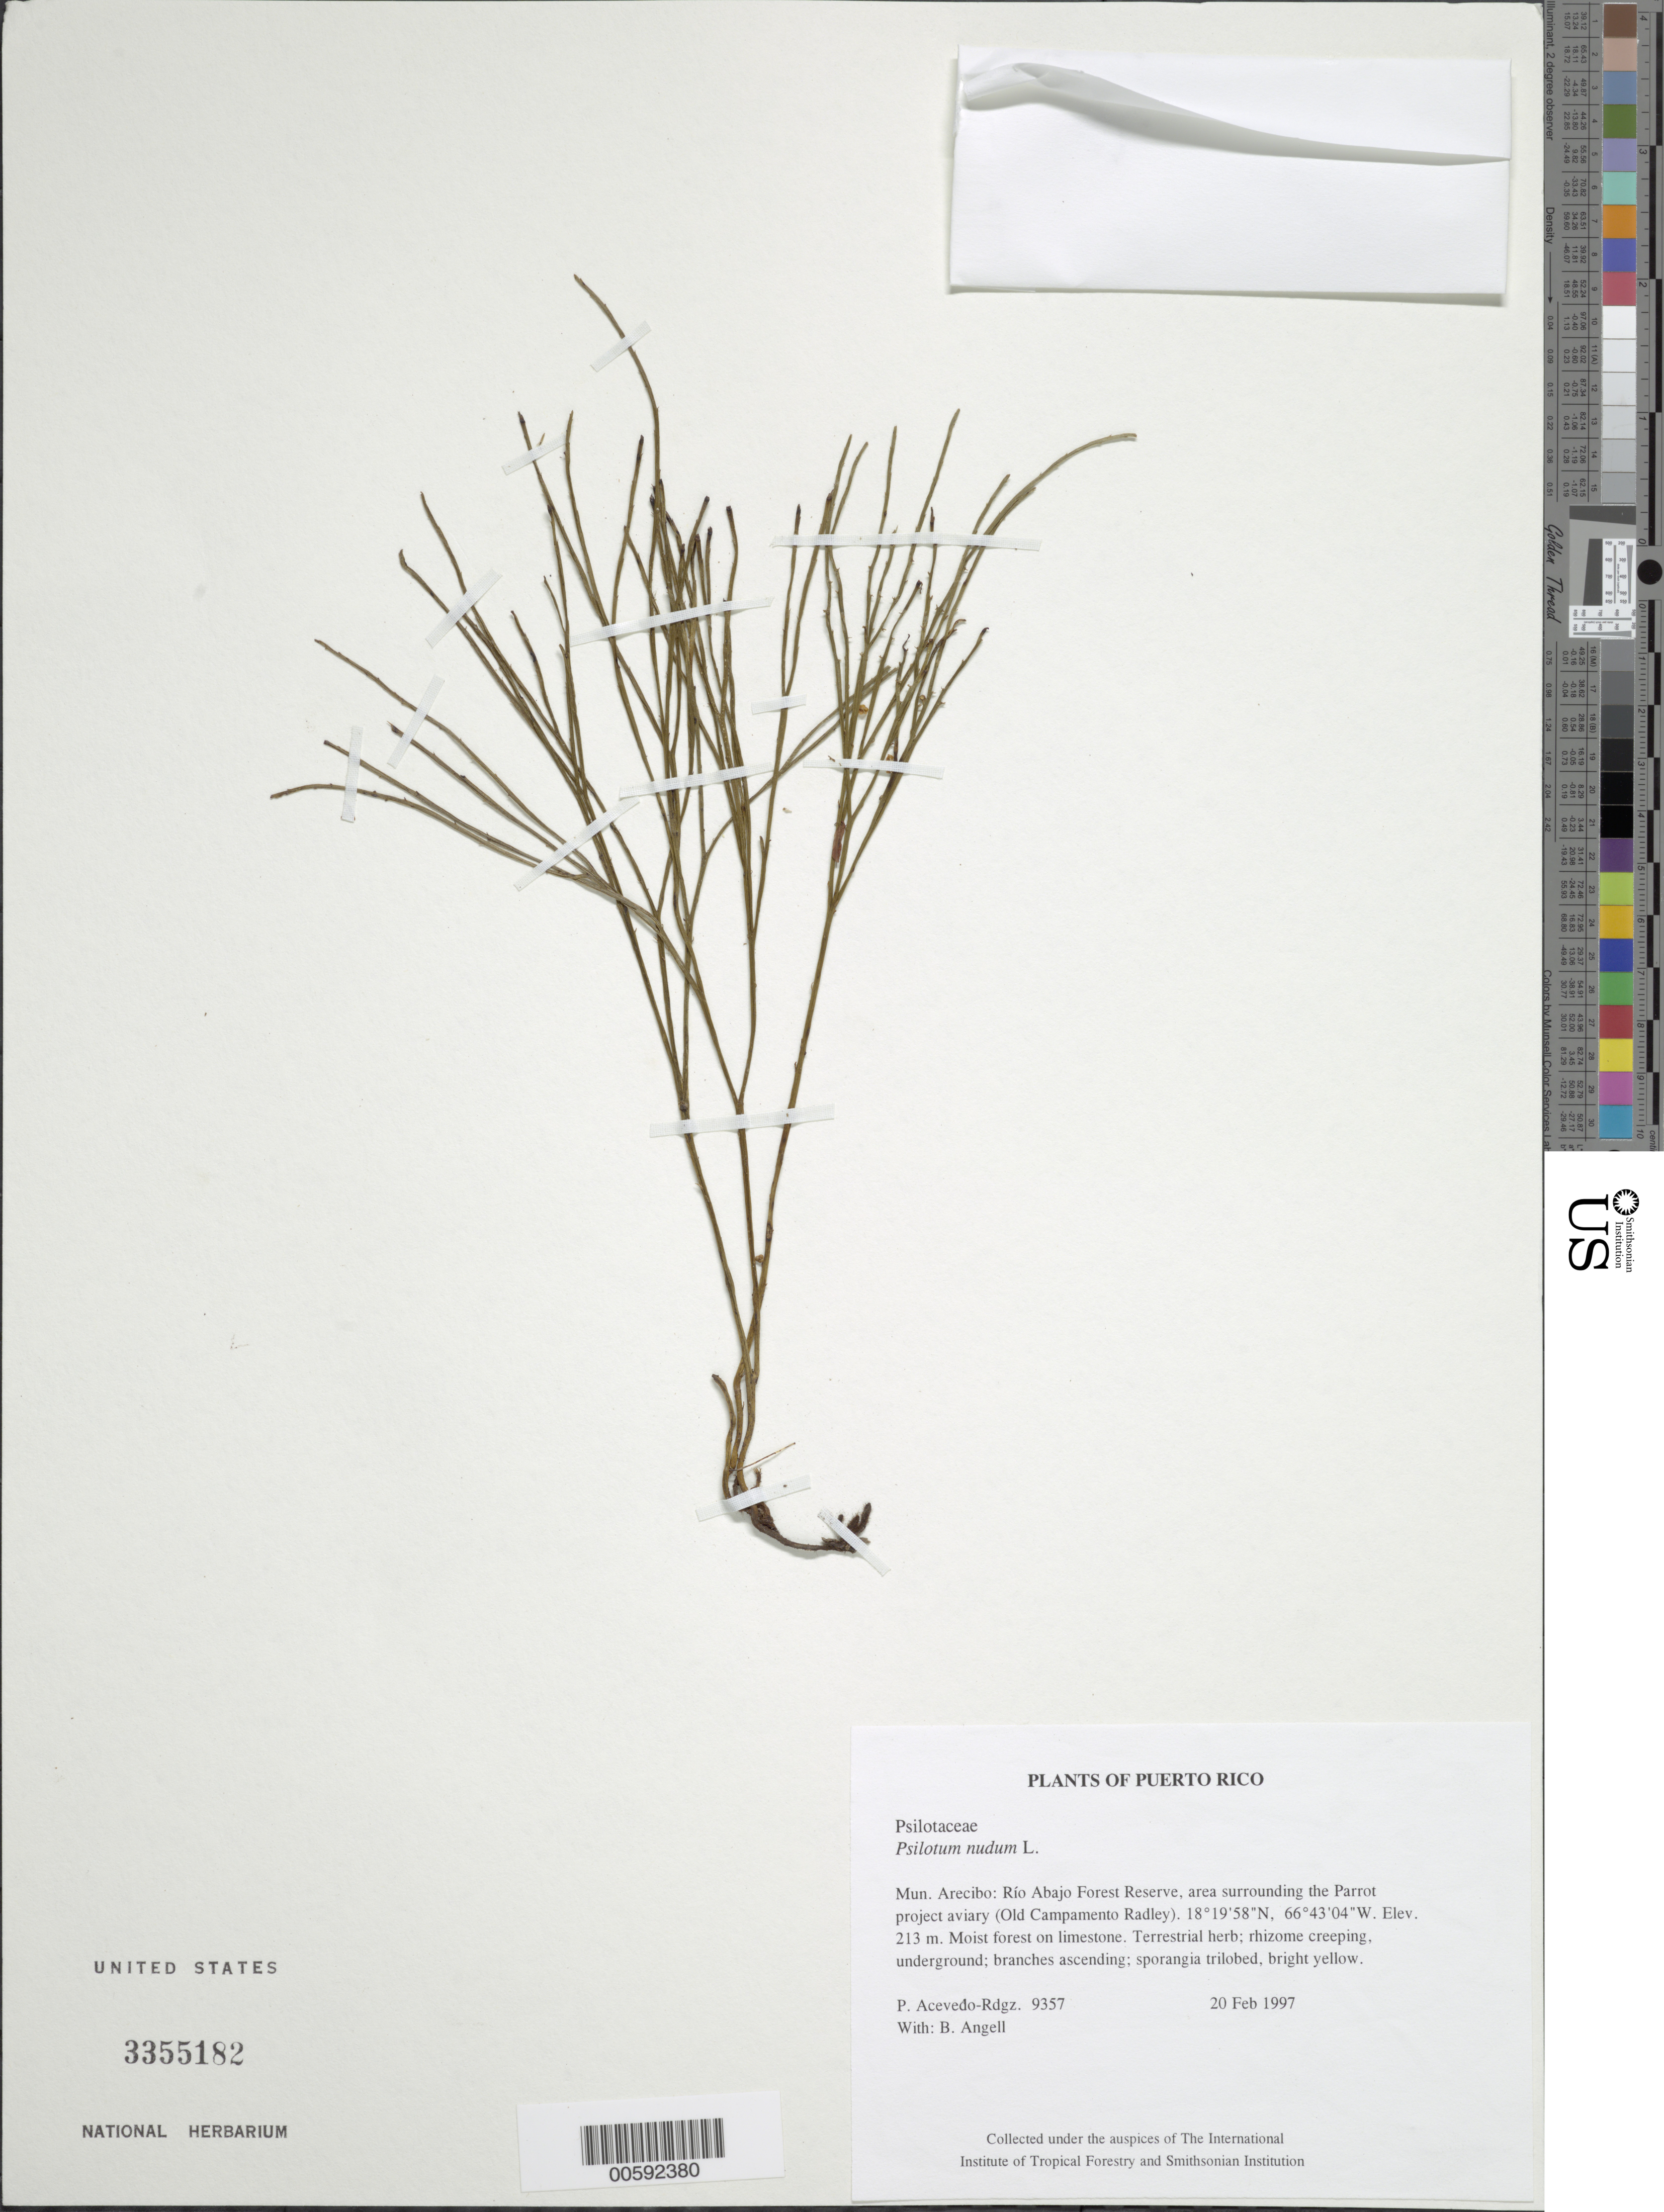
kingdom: Plantae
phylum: Tracheophyta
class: Polypodiopsida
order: Psilotales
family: Psilotaceae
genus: Psilotum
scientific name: Psilotum nudum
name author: (L.) P. Beauv.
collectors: P. Acevedo-Rodr. & Bobbi Angell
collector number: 9357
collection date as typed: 20 Feb 1997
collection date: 1997-02-20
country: Puerto Rico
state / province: Arecibo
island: Puerto Rico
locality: Arecibo; Río Abajo Forest Reserve, area surrounding the Parrot project aviary (Old Campamento Radley).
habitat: Moist forest on limestone.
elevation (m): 213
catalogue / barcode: US 3355182